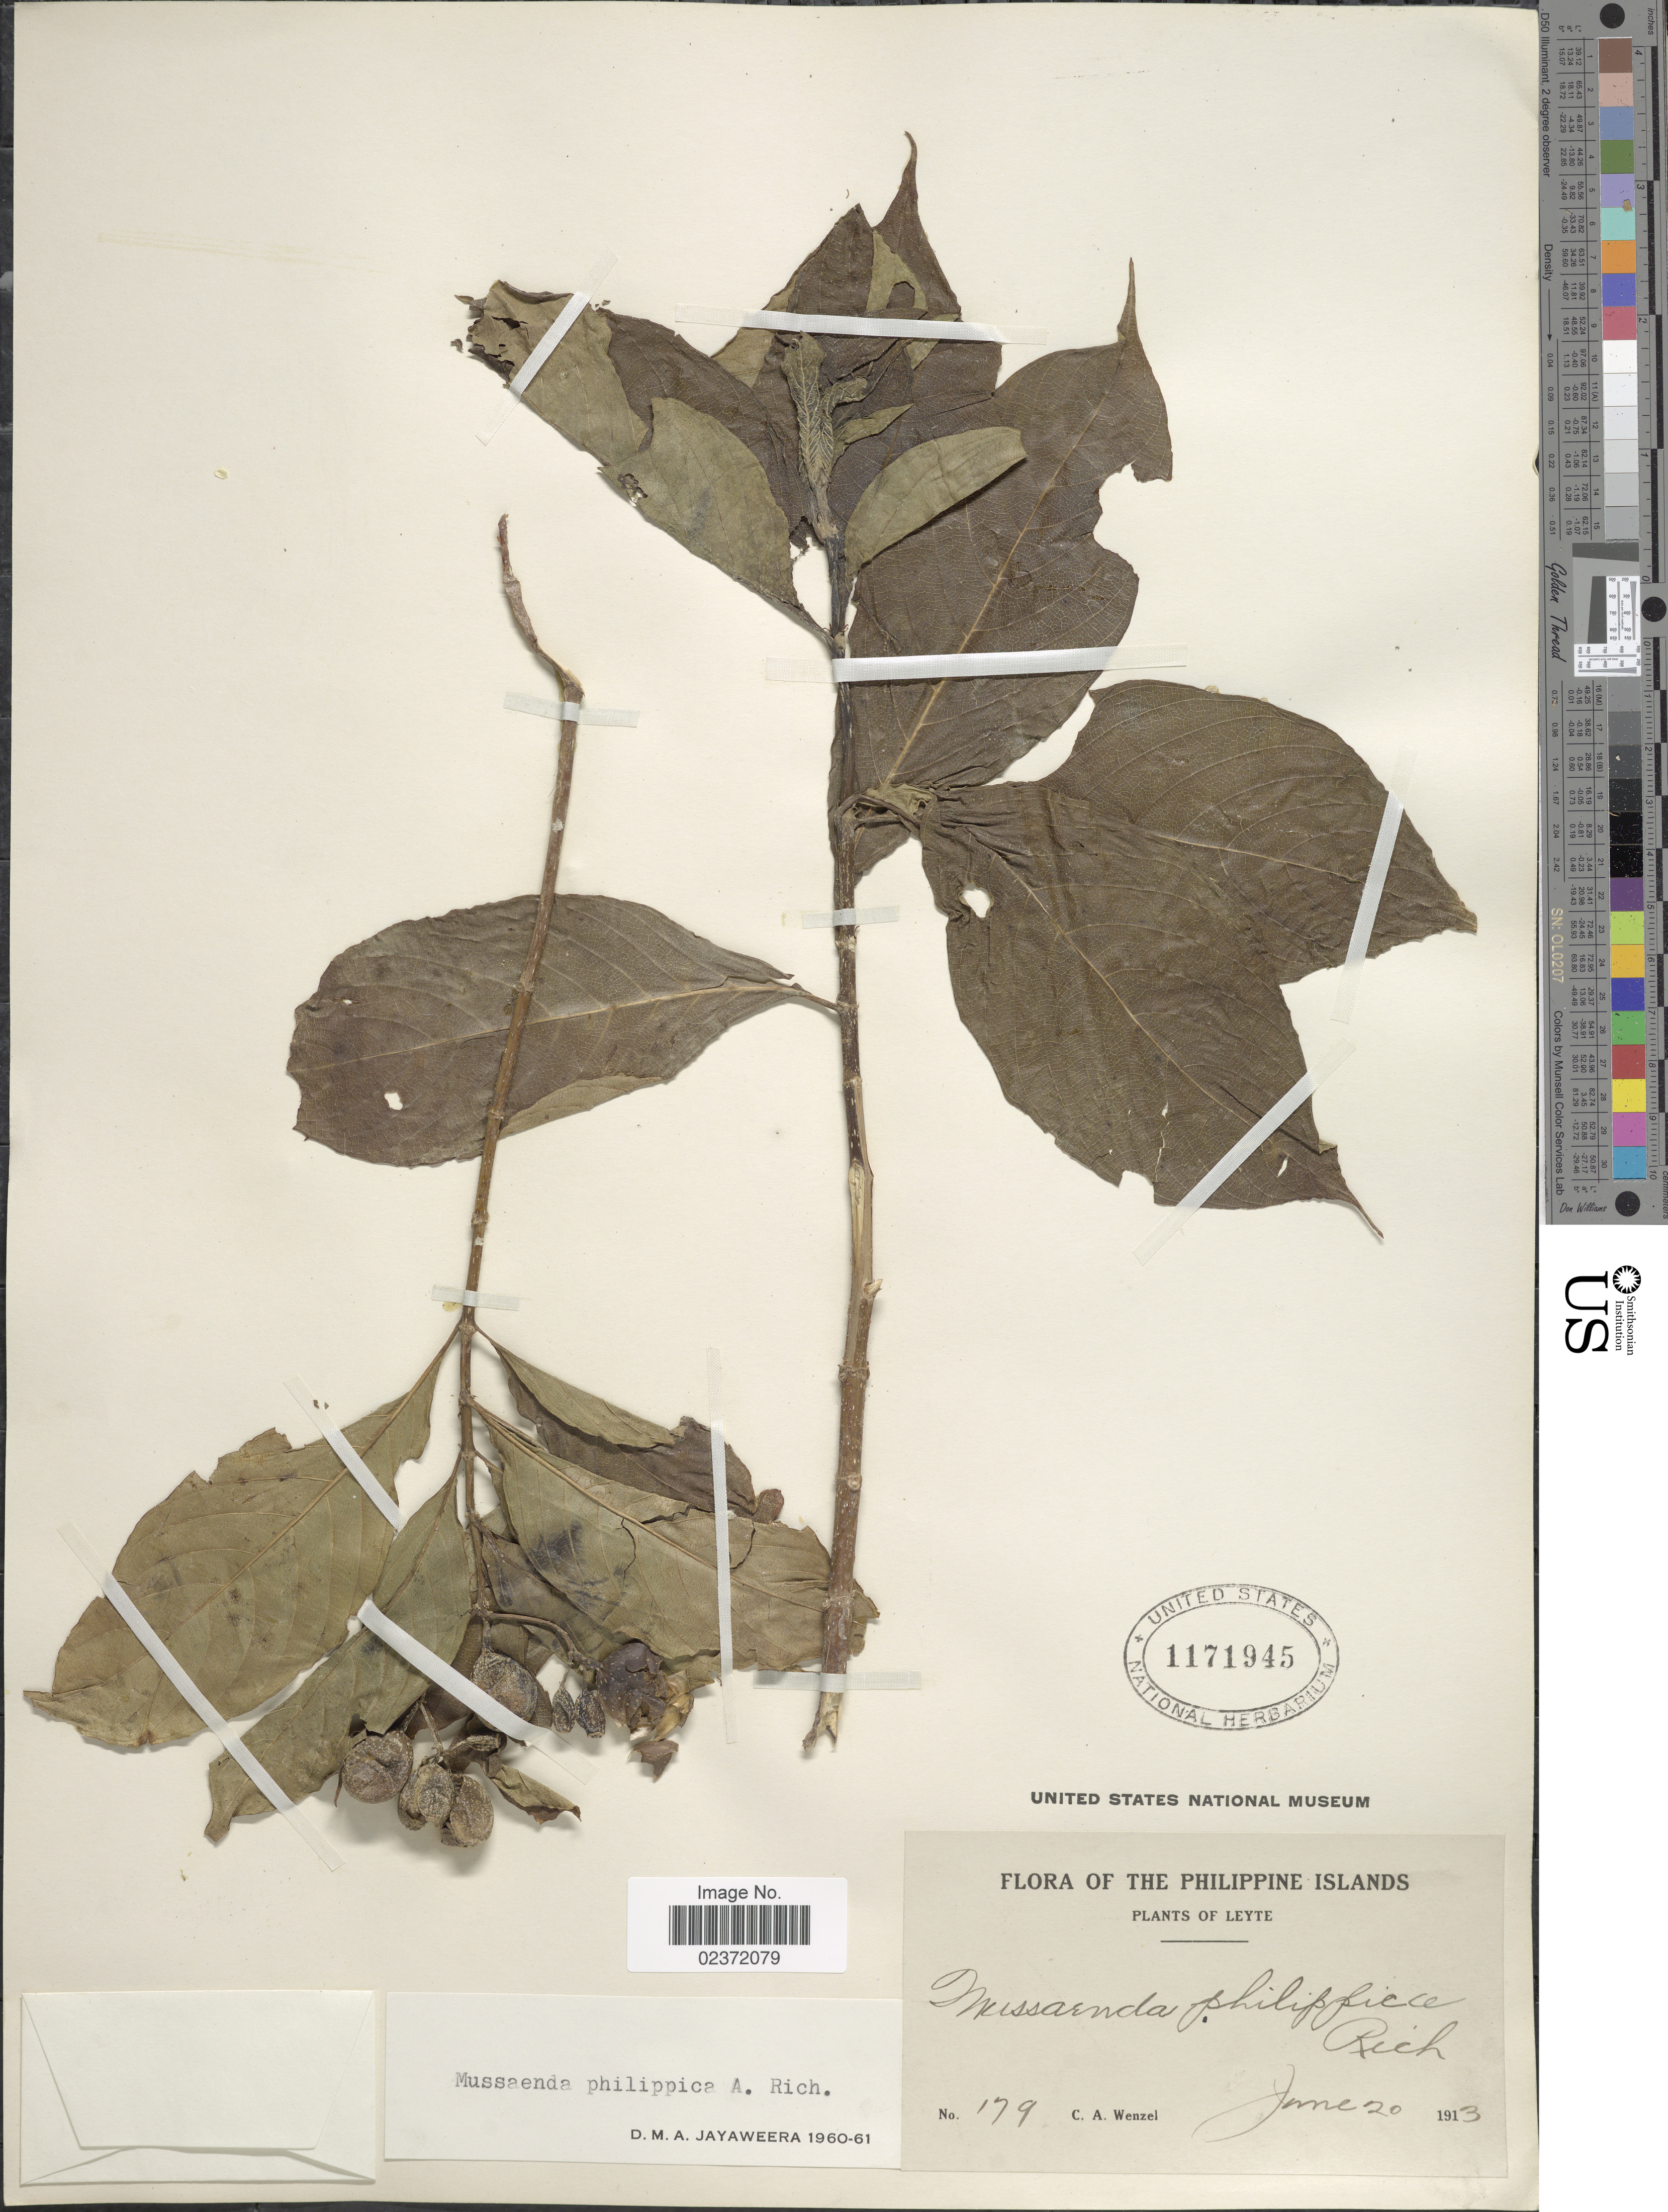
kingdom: Plantae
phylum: Tracheophyta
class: Magnoliopsida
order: Gentianales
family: Rubiaceae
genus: Mussaenda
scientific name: Mussaenda philippica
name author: A. Rich.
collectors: C. Wenzel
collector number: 179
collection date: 1913-06-20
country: Philippines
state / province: Eastern Visayas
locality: Leyte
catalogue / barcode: US 1171945